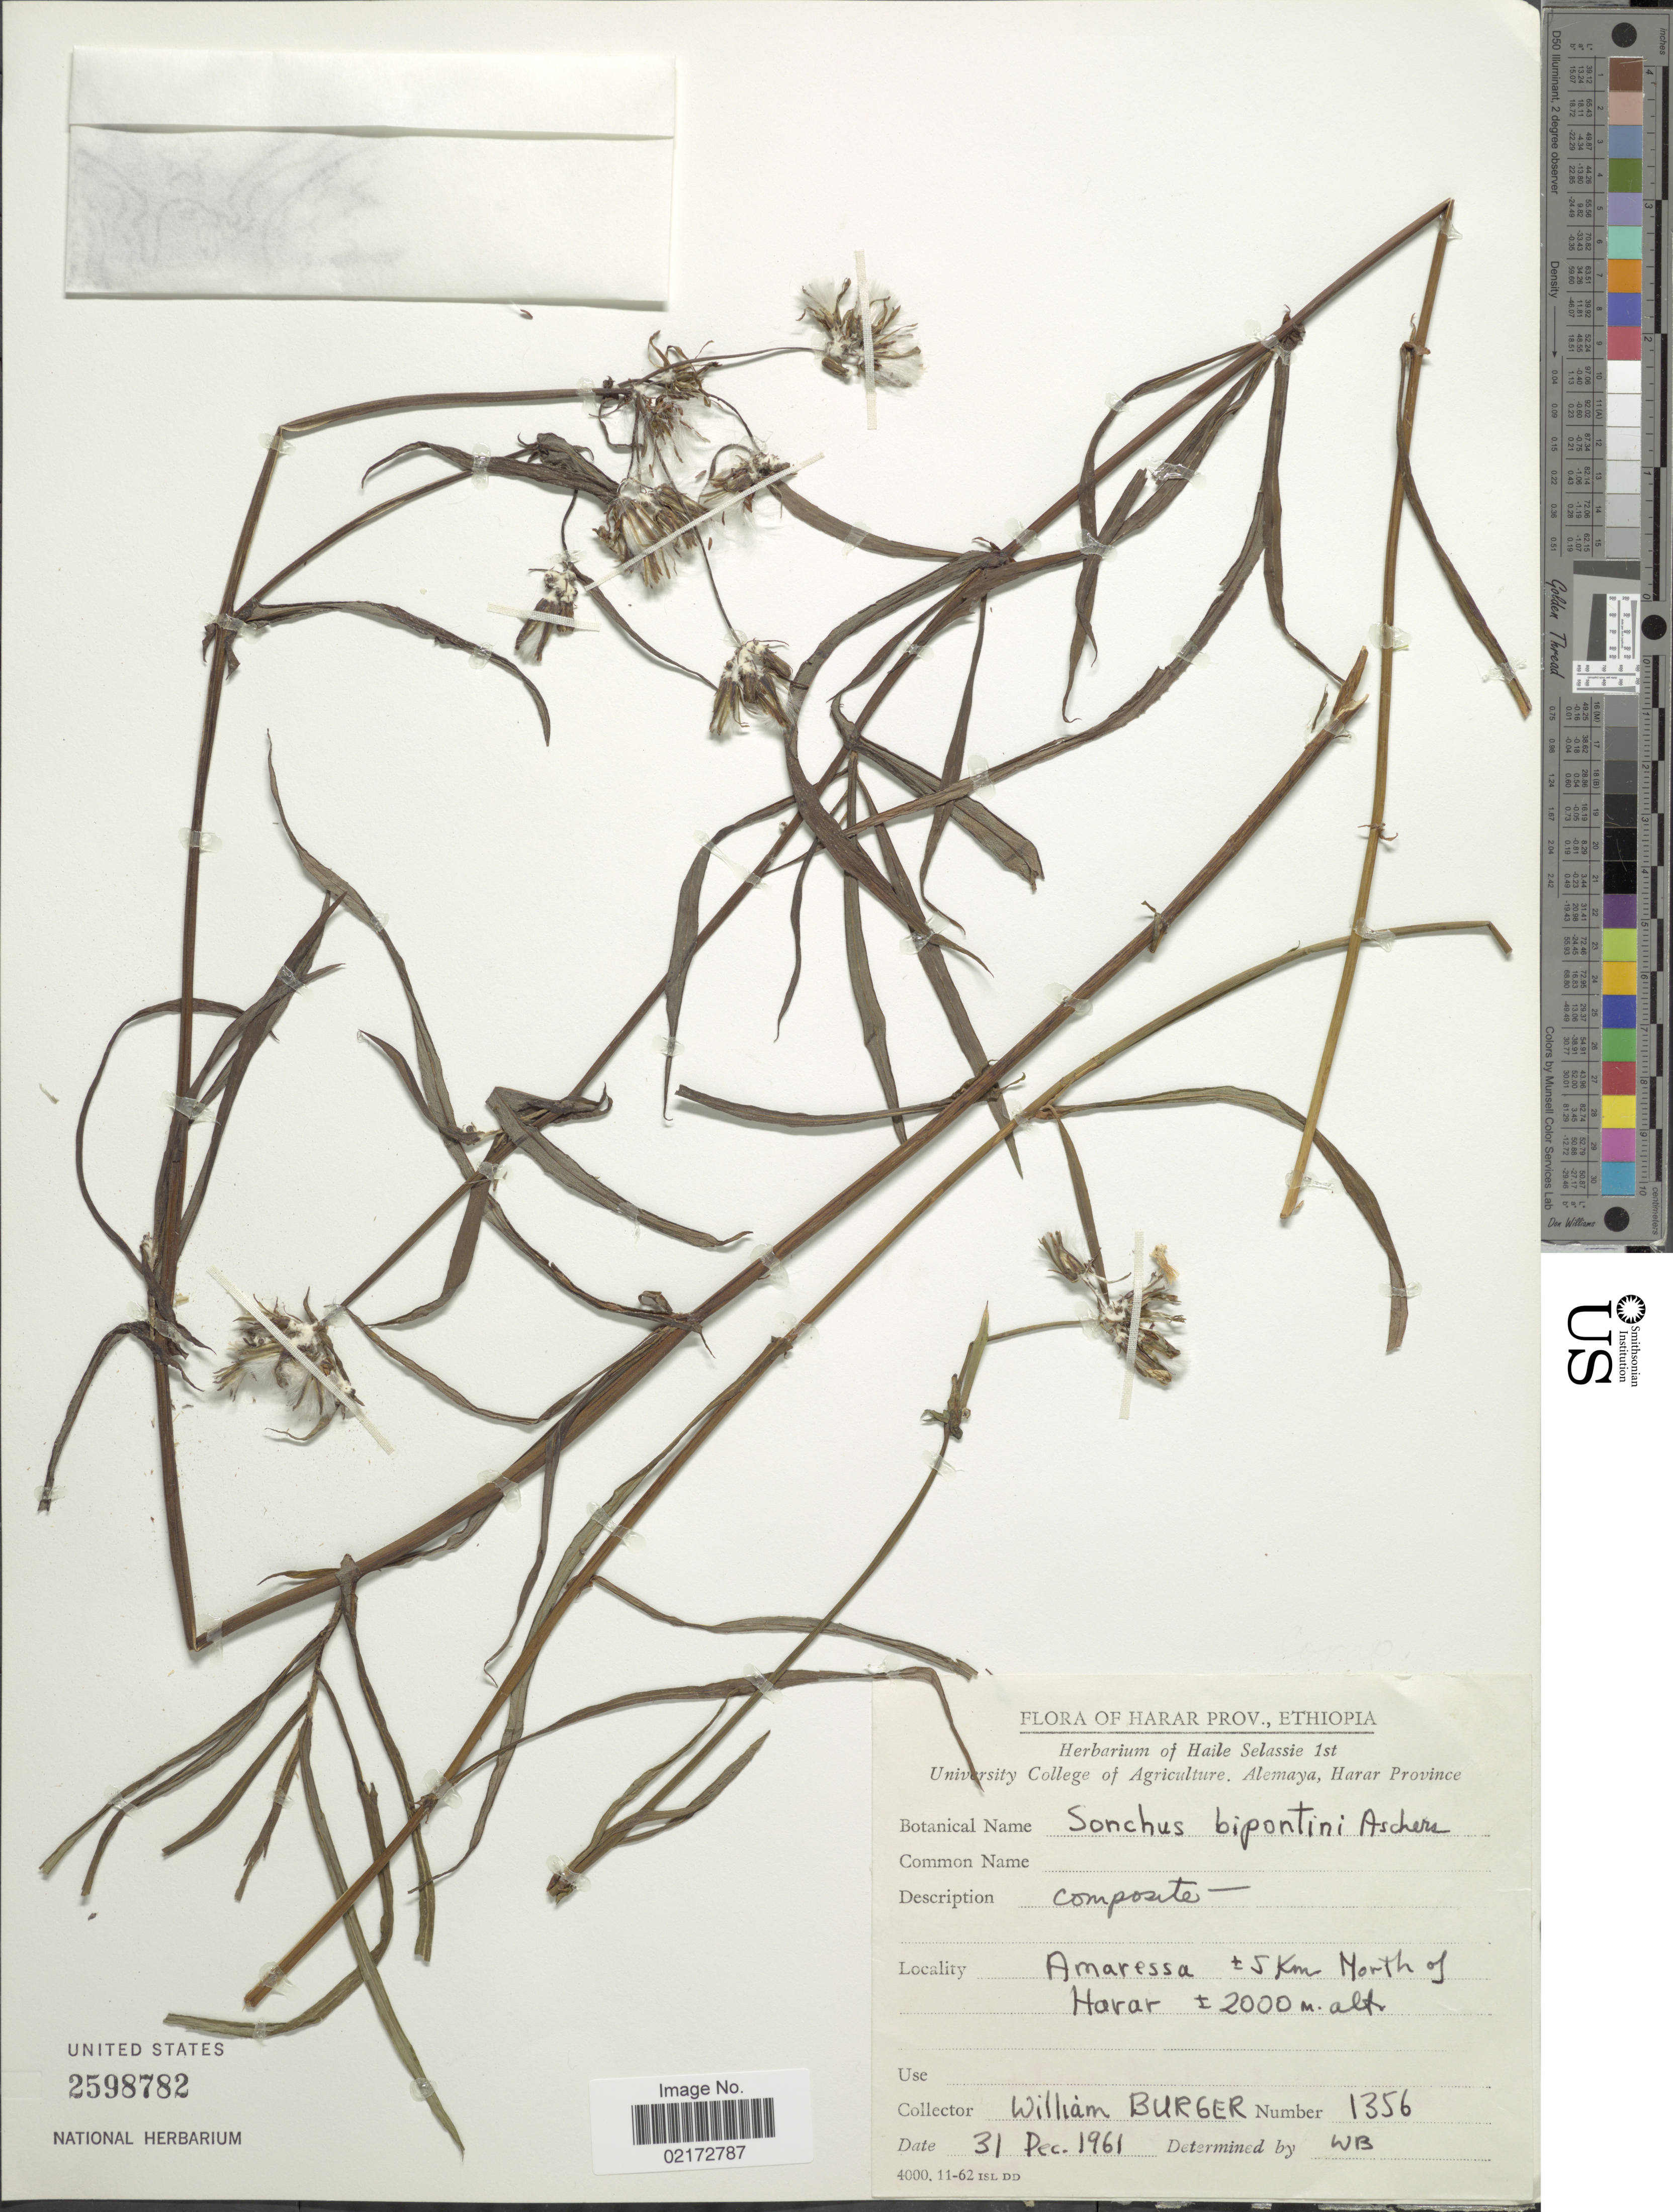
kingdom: Plantae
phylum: Tracheophyta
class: Magnoliopsida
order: Asterales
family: Asteraceae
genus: Sonchus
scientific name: Sonchus bipontini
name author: Asch. ex Oliv. & Hiern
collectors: W. Burger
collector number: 1356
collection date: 1961-12-31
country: Ethiopia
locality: Harar Prov., Ethiopia. Amaressa ± 5 Km North of Harar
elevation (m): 2000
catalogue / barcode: US 2598782